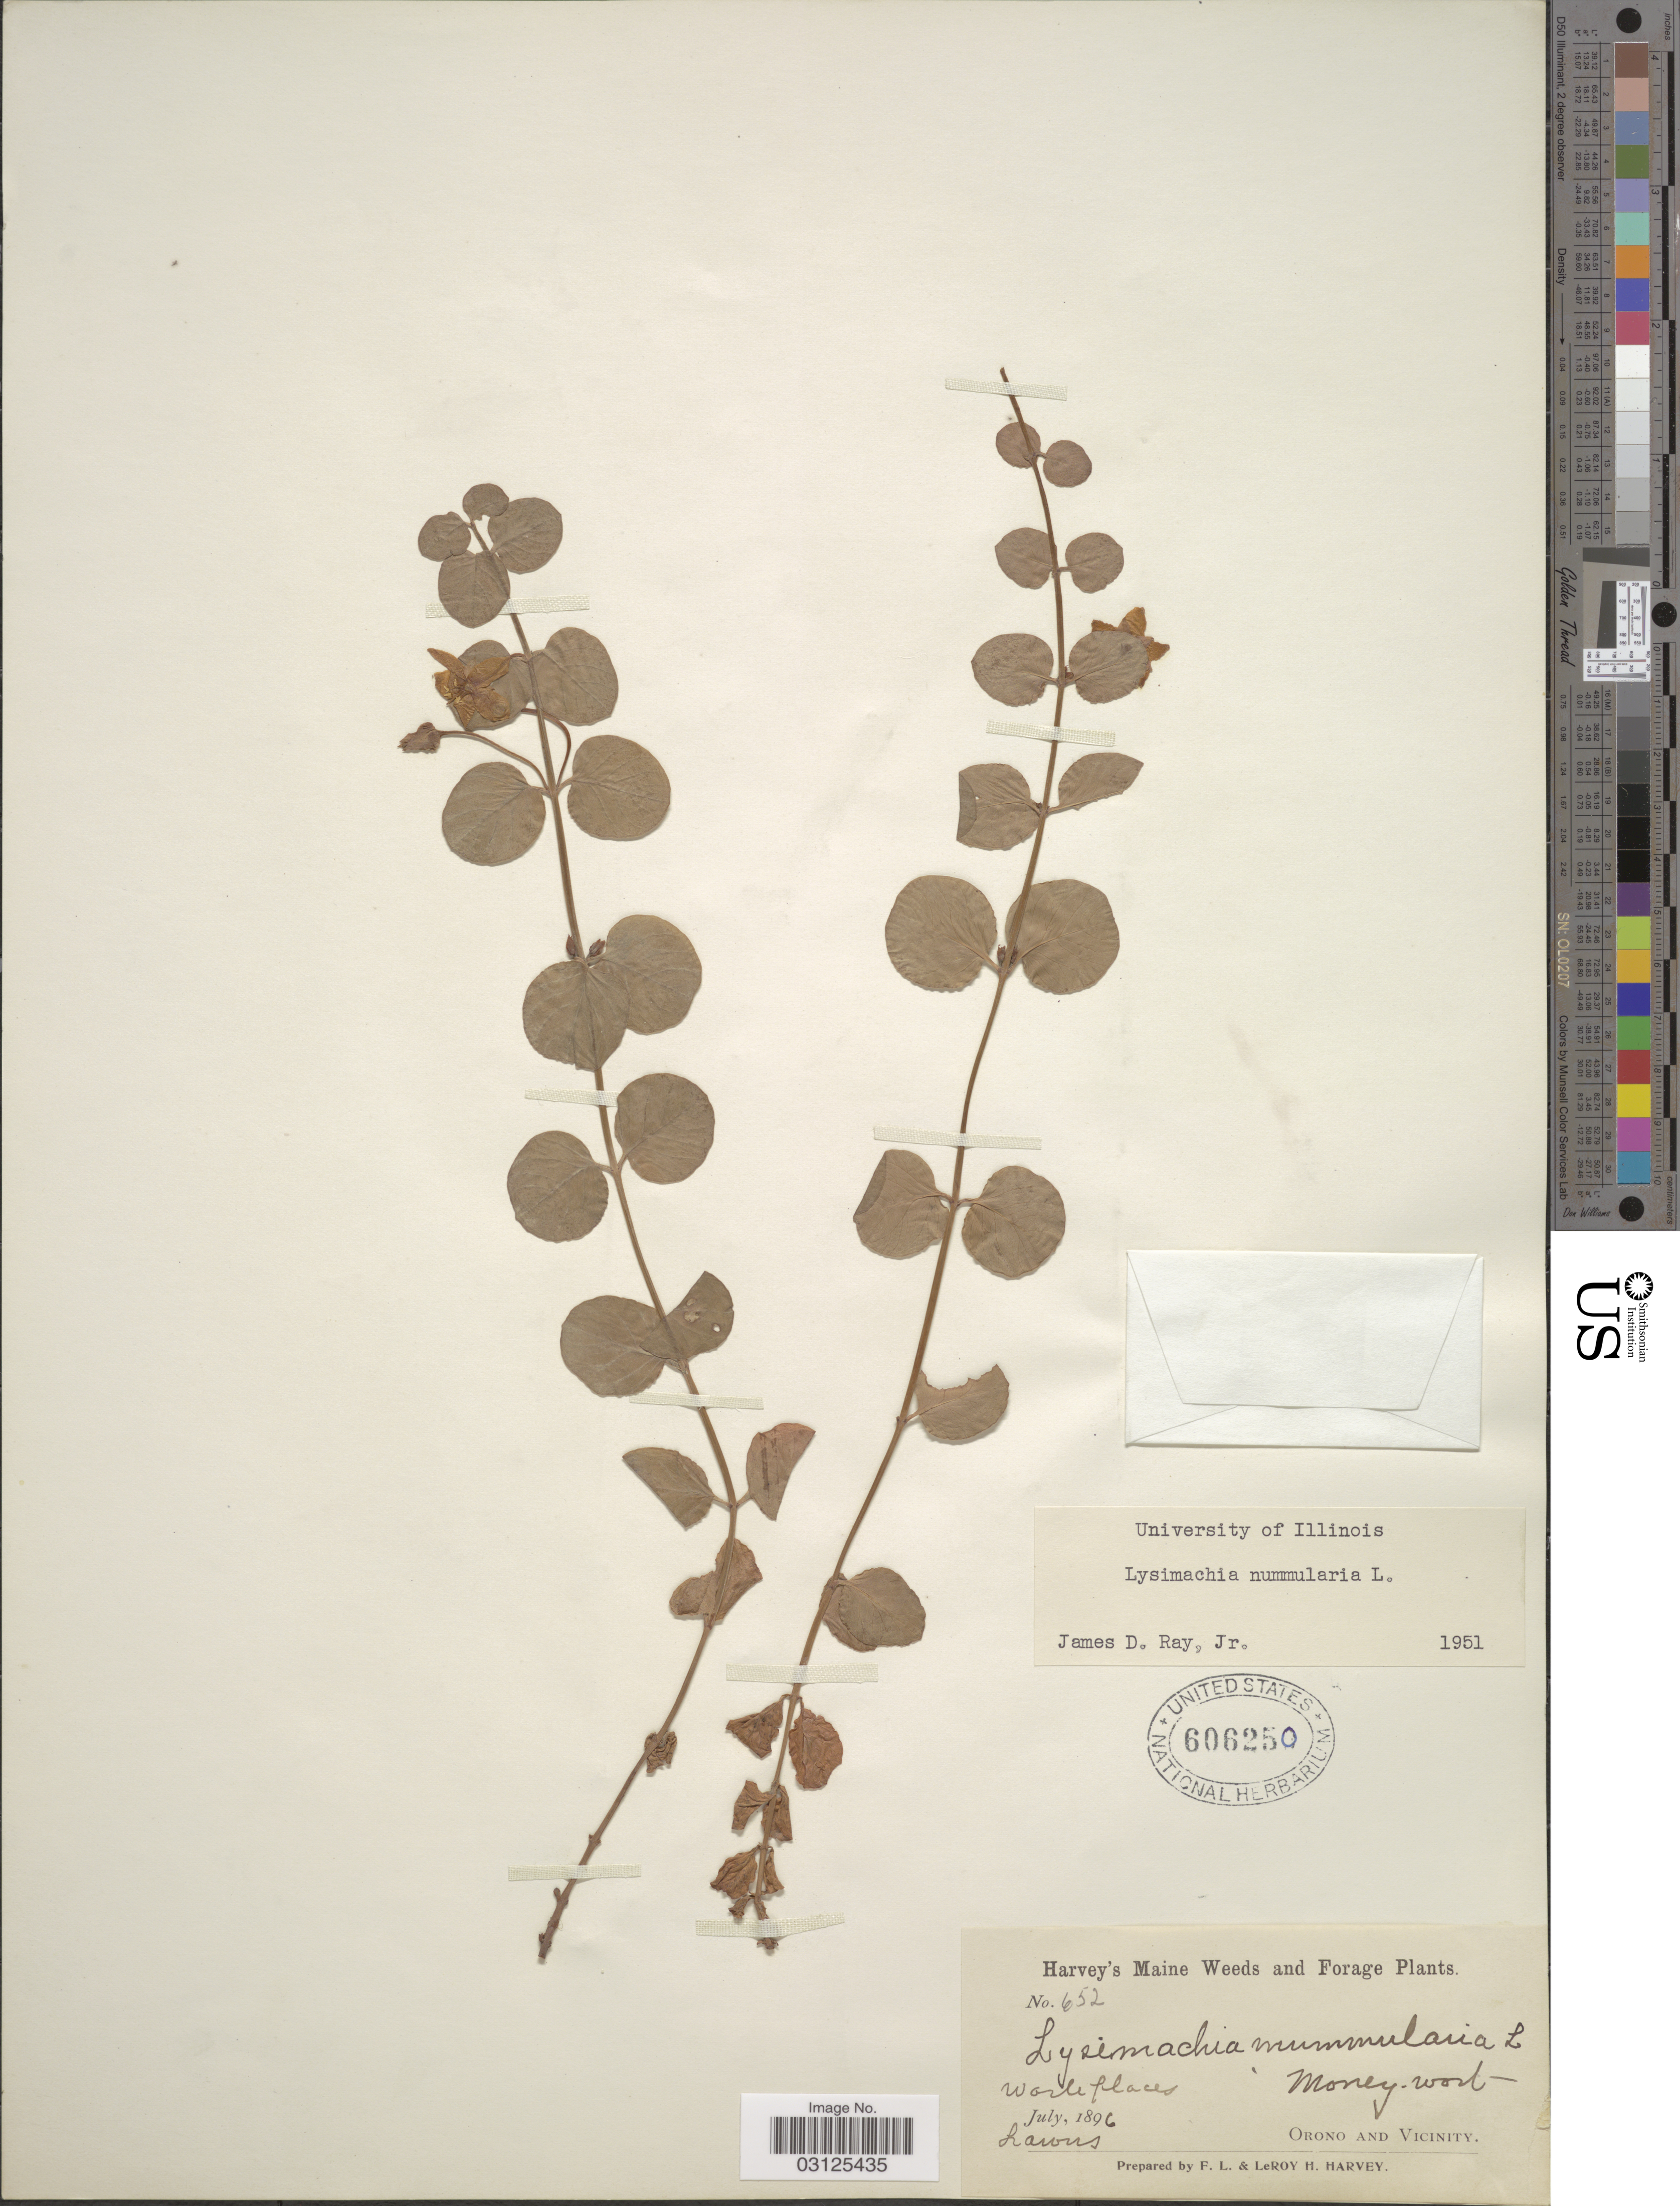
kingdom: Plantae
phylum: Tracheophyta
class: Magnoliopsida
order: Ericales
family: Primulaceae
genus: Lysimachia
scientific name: Lysimachia nummularia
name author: L.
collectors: F. L. Harvey & L. H. Harvey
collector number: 652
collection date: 1896-07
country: United States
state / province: Maine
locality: Orono and Vicinity.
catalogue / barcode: US 606250